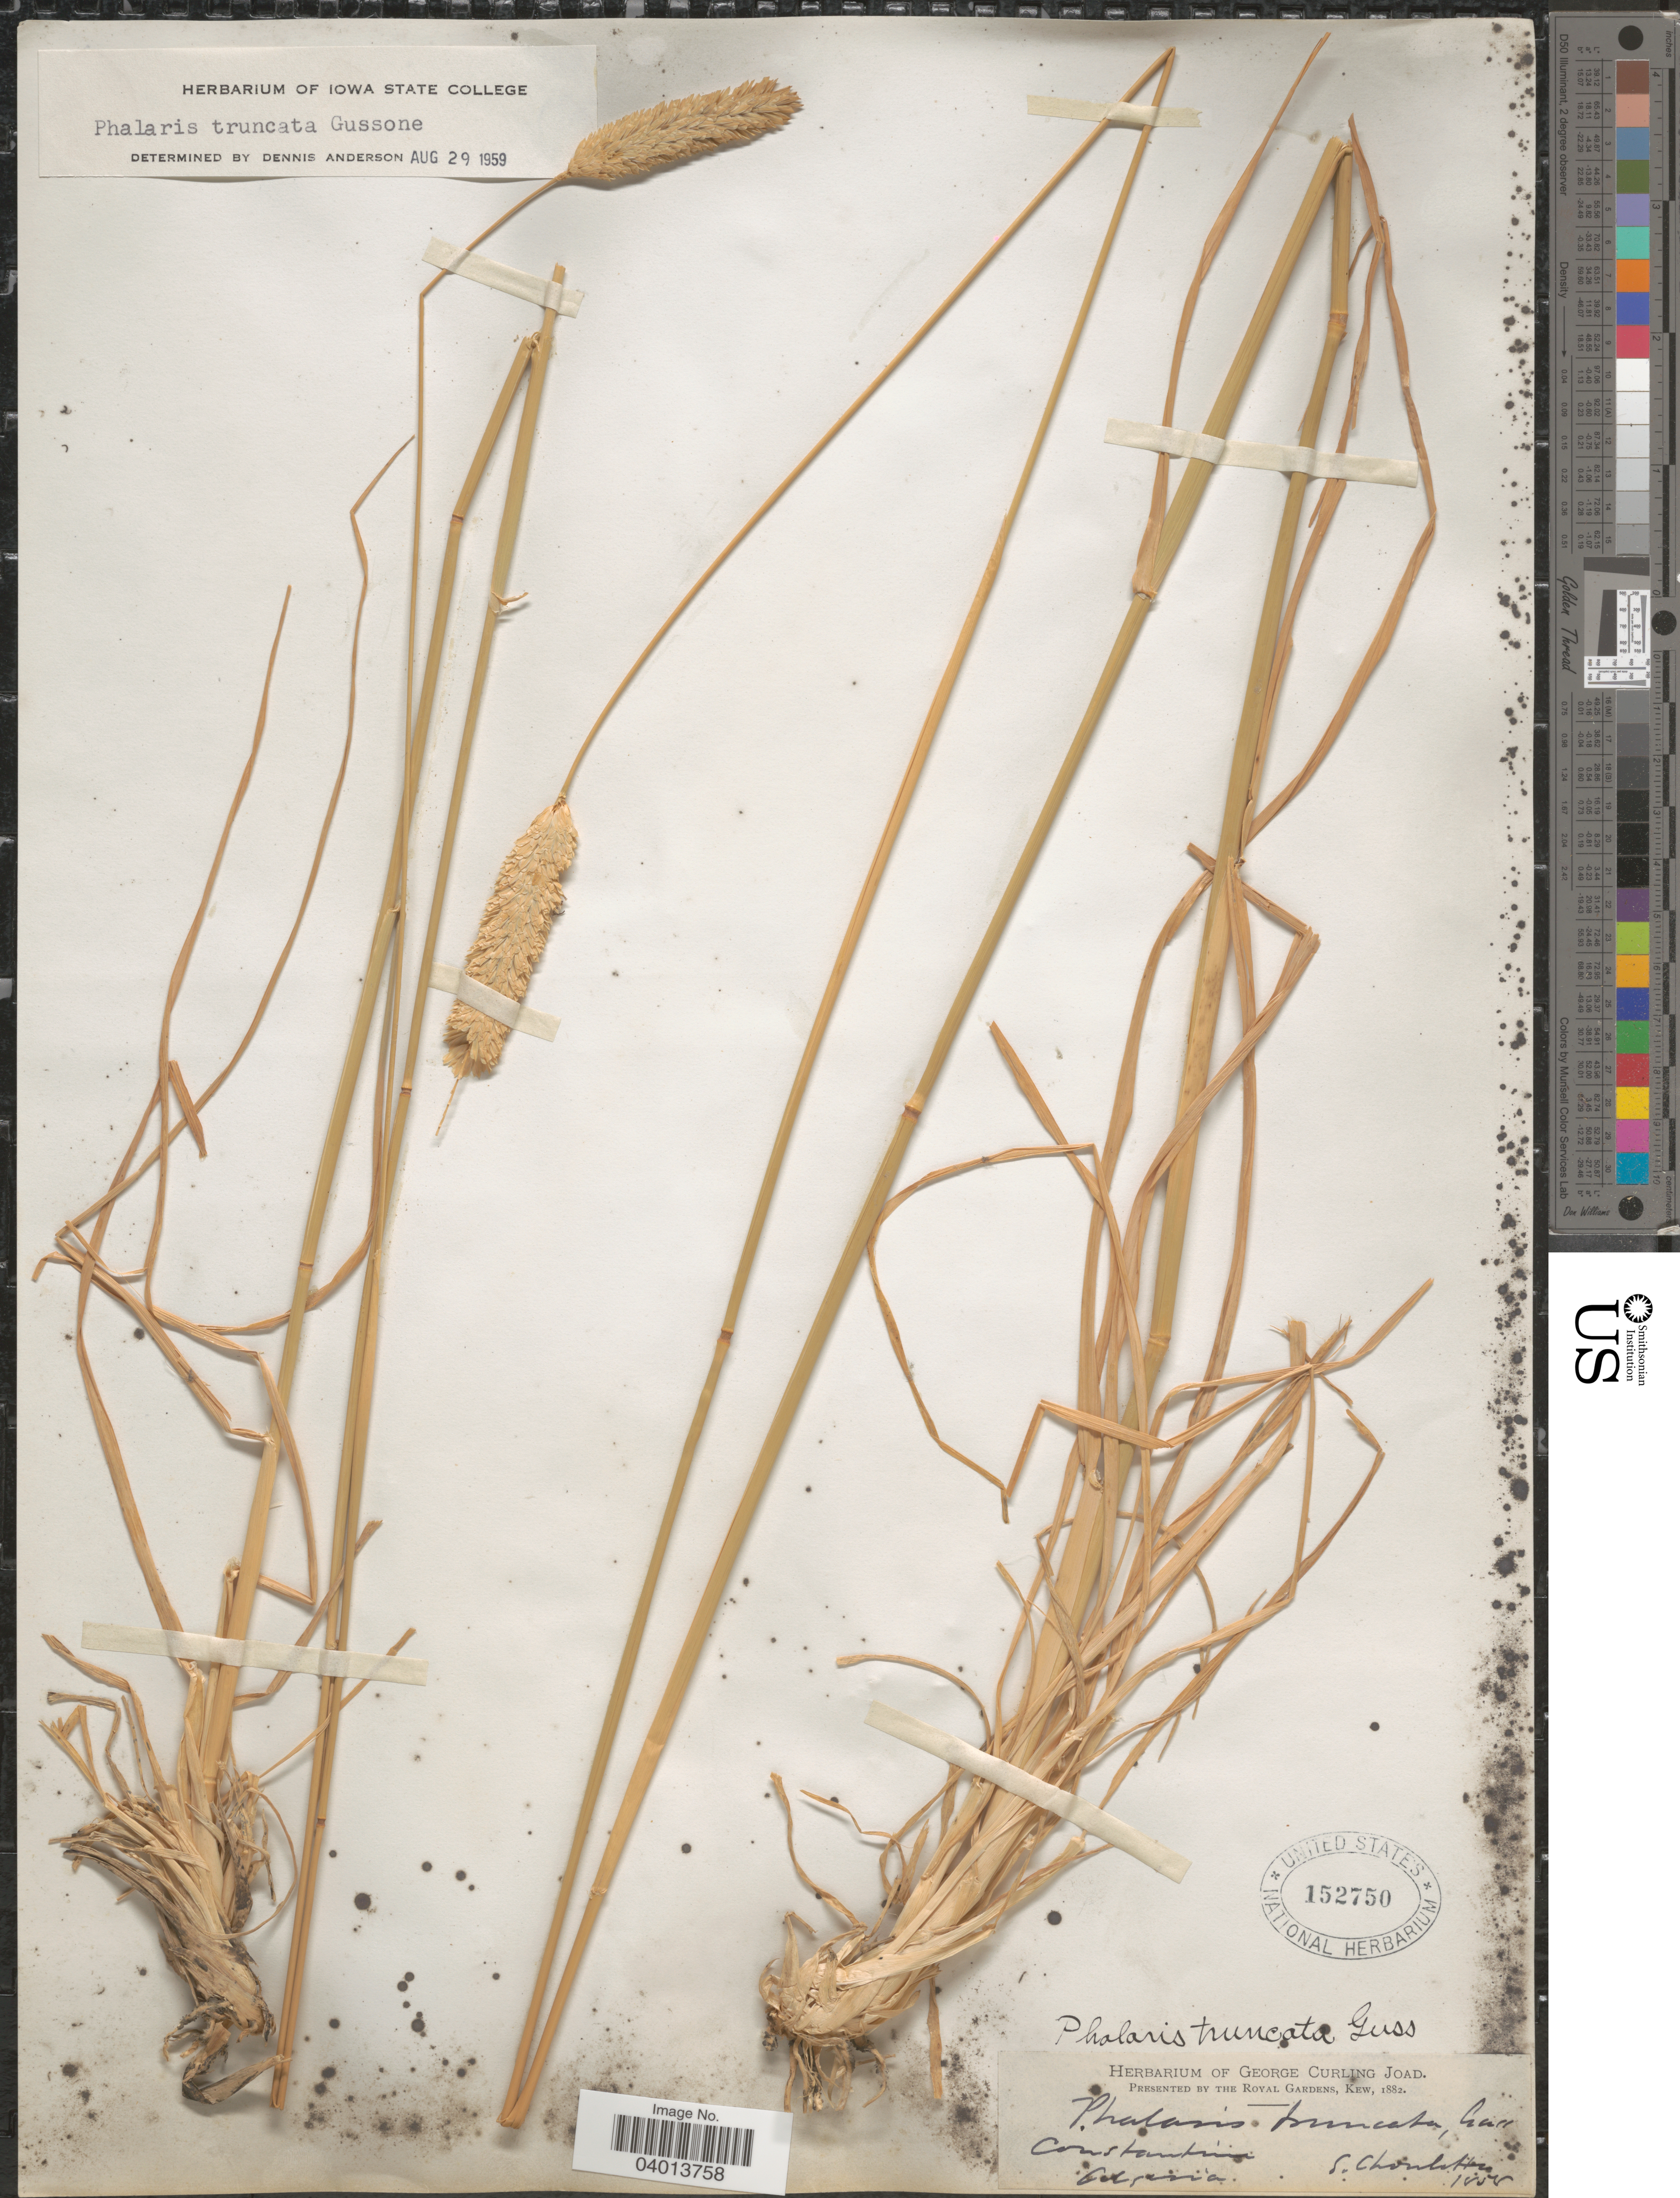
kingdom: Plantae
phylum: Tracheophyta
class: Liliopsida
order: Poales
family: Poaceae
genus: Phalaris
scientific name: Phalaris truncata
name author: Gussone ex Bertol.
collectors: S. Choulette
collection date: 1858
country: Algeria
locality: Constantina.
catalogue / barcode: US 152750